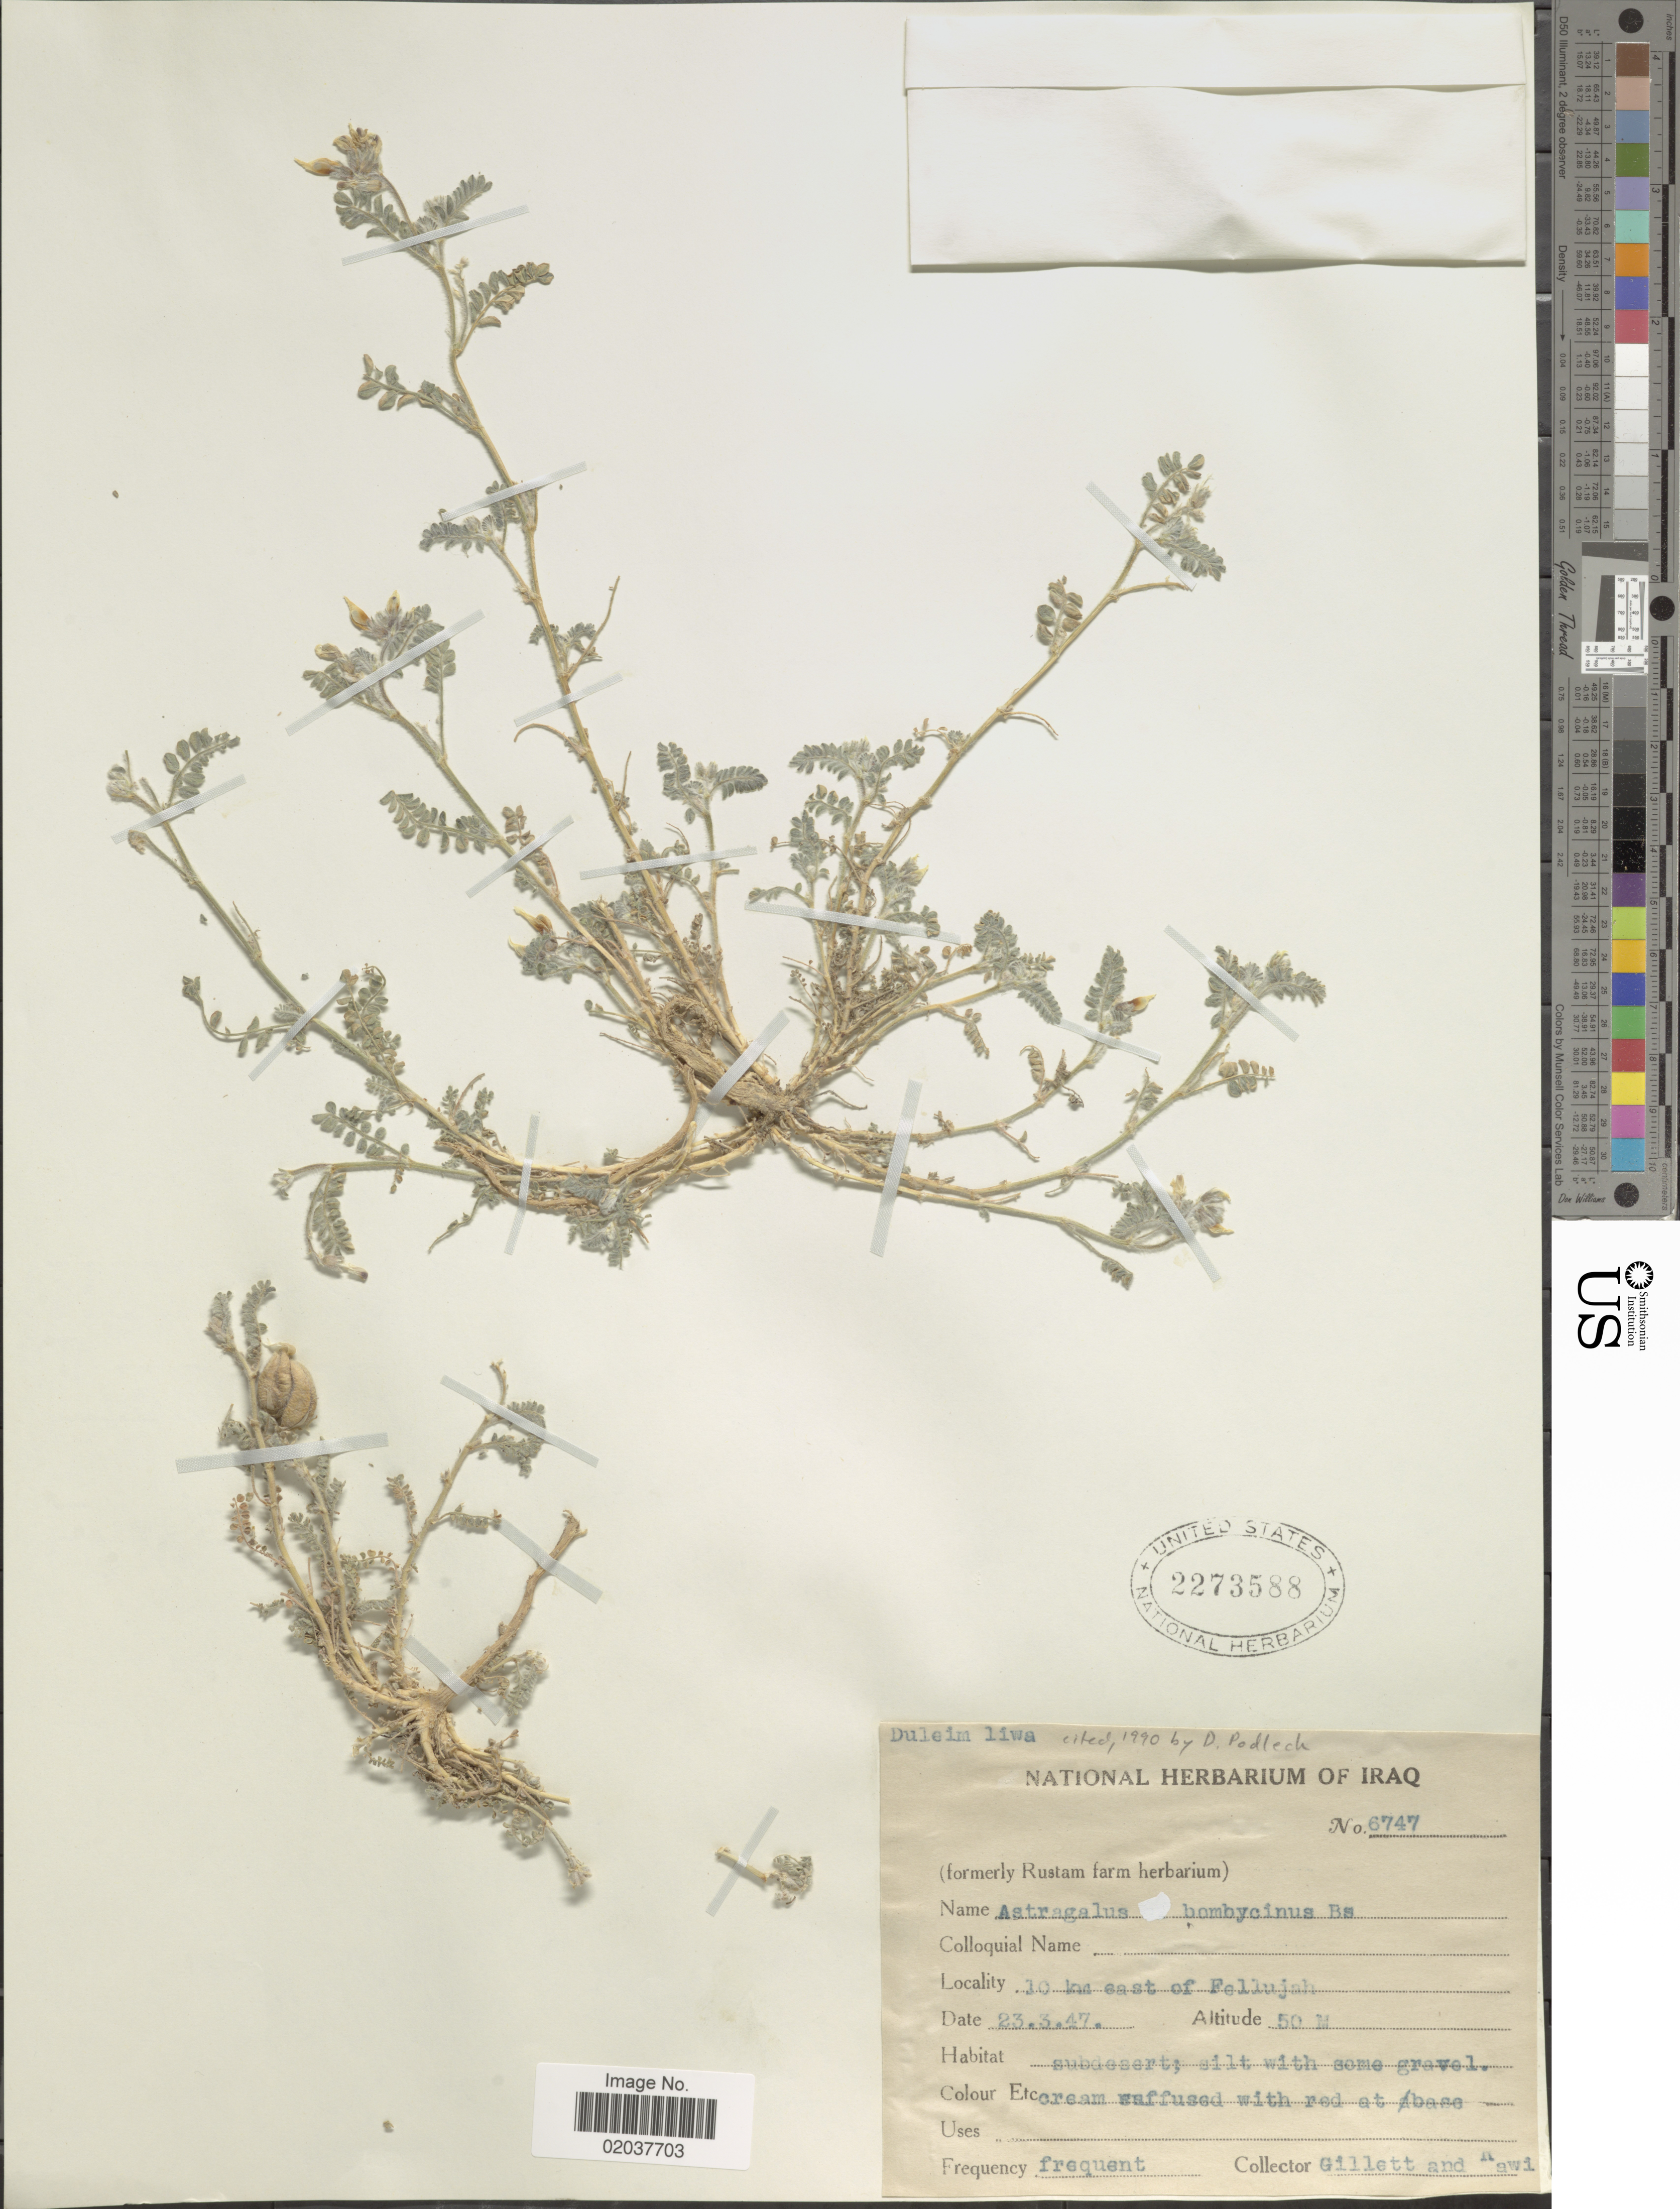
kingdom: Plantae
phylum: Tracheophyta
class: Magnoliopsida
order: Fabales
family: Fabaceae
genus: Astragalus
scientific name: Astragalus bombycinus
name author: Boiss.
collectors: Gillett, -- & -. Rawi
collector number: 6747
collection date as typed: Transcribed d/m/y: 23/3/47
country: Iraq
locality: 10 km east of Fellujah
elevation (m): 50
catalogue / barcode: US 2273588